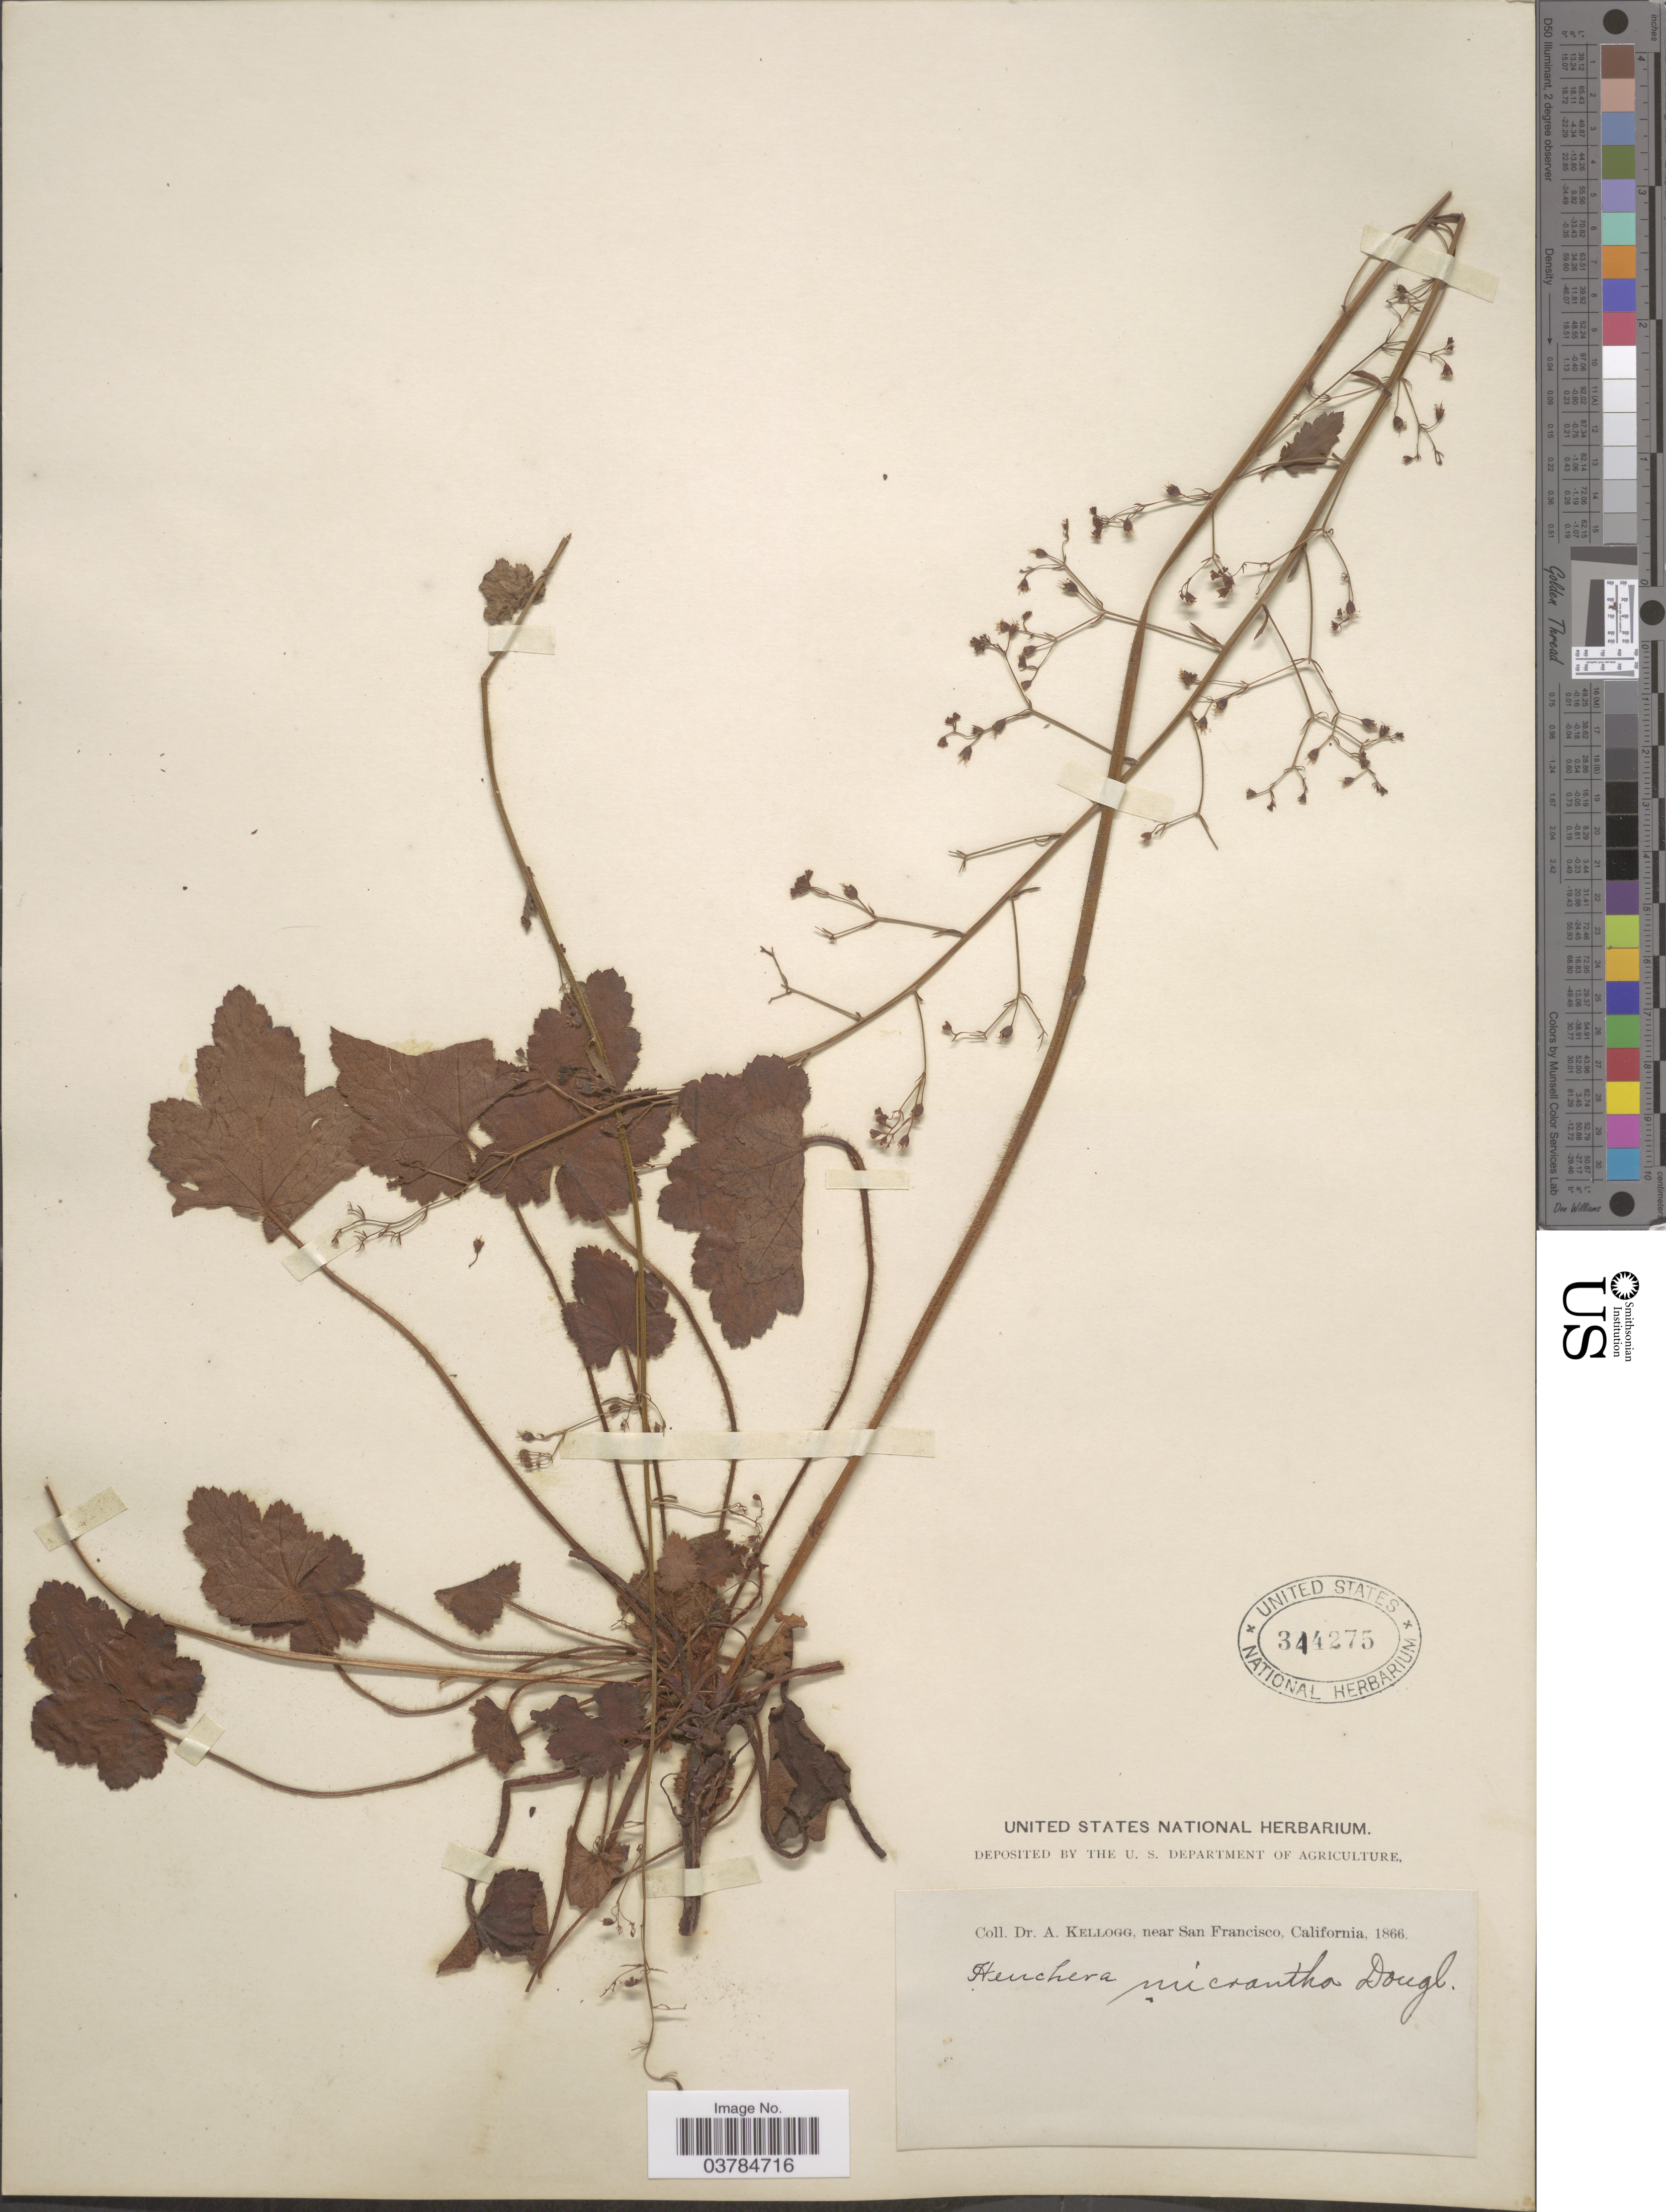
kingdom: Plantae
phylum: Tracheophyta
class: Magnoliopsida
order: Saxifragales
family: Saxifragaceae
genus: Heuchera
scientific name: Heuchera micrantha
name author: Douglas ex Lindl.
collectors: A. Kellogg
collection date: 1866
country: United States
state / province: California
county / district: San Francisco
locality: Near San Francisco.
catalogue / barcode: US 344275